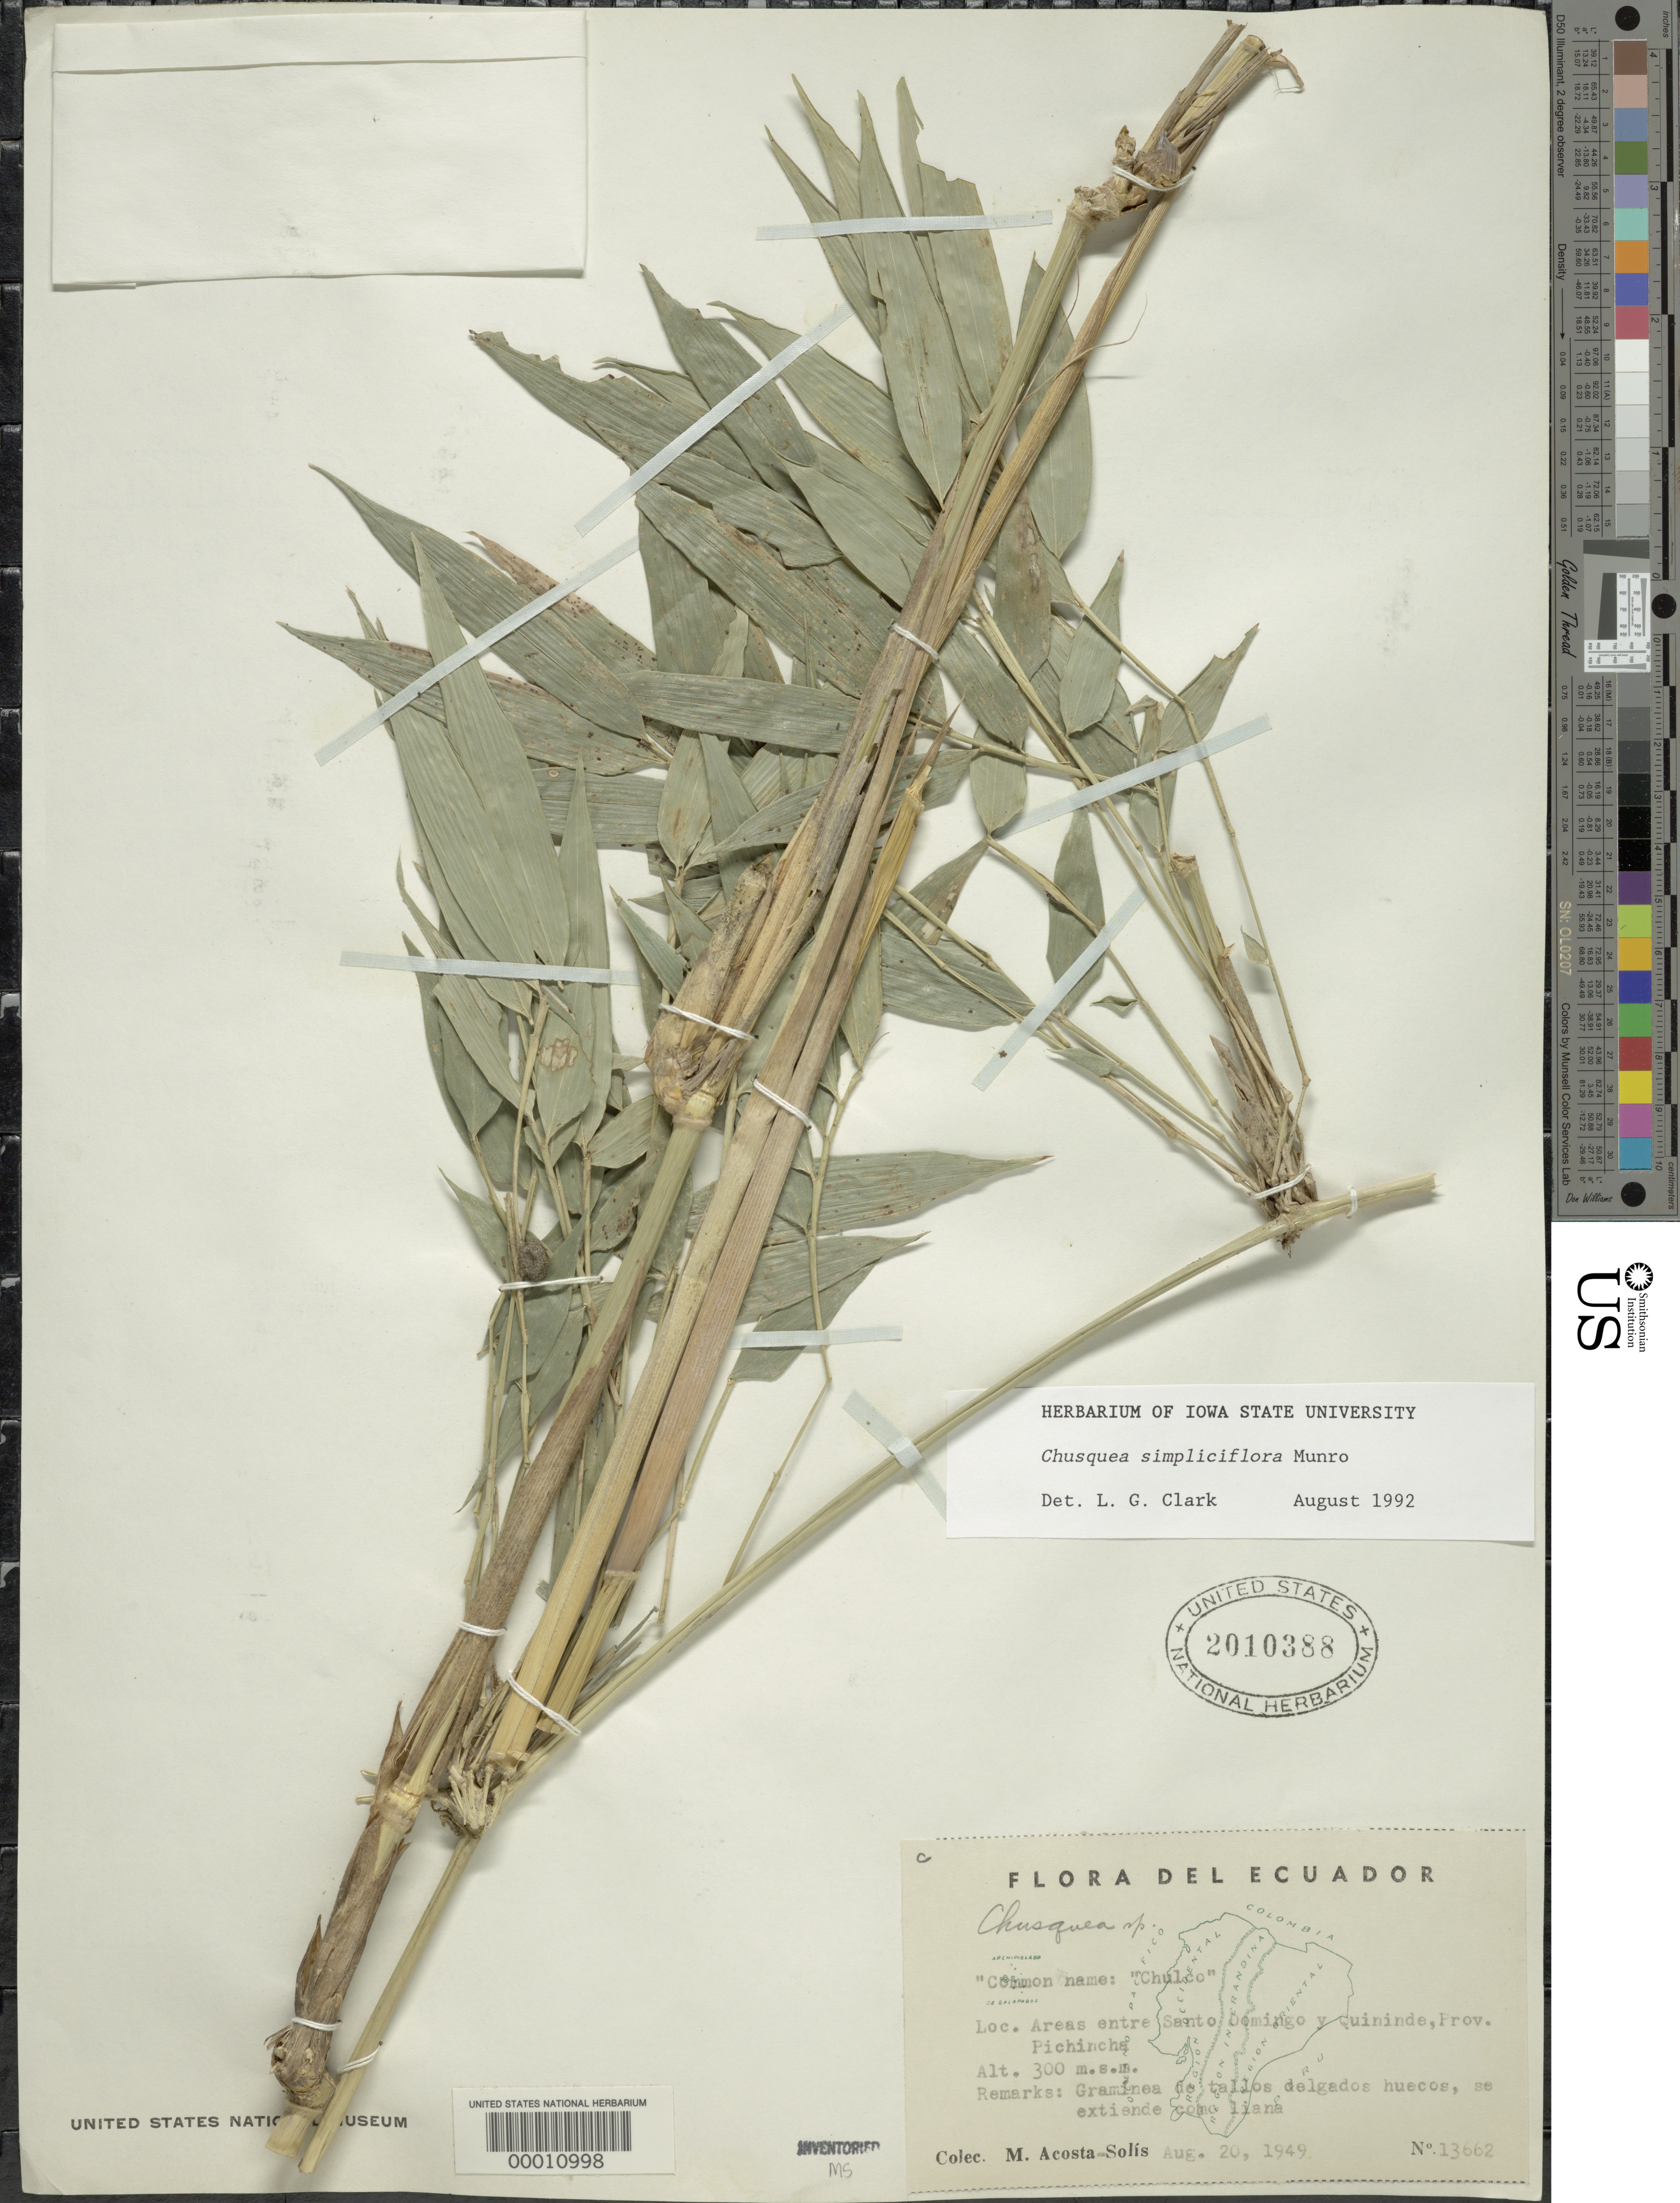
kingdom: Plantae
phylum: Tracheophyta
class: Liliopsida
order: Poales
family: Poaceae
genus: Chusquea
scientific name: Chusquea simpliciflora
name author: Munro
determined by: Clark, Lynn G., (ISC), Iowa State University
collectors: M. Acosta Solis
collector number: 13662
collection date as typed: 20 Aug 1949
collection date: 1949-08-20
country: Ecuador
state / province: Pichincha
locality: Santo Domingo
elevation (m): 300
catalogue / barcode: US 2010388